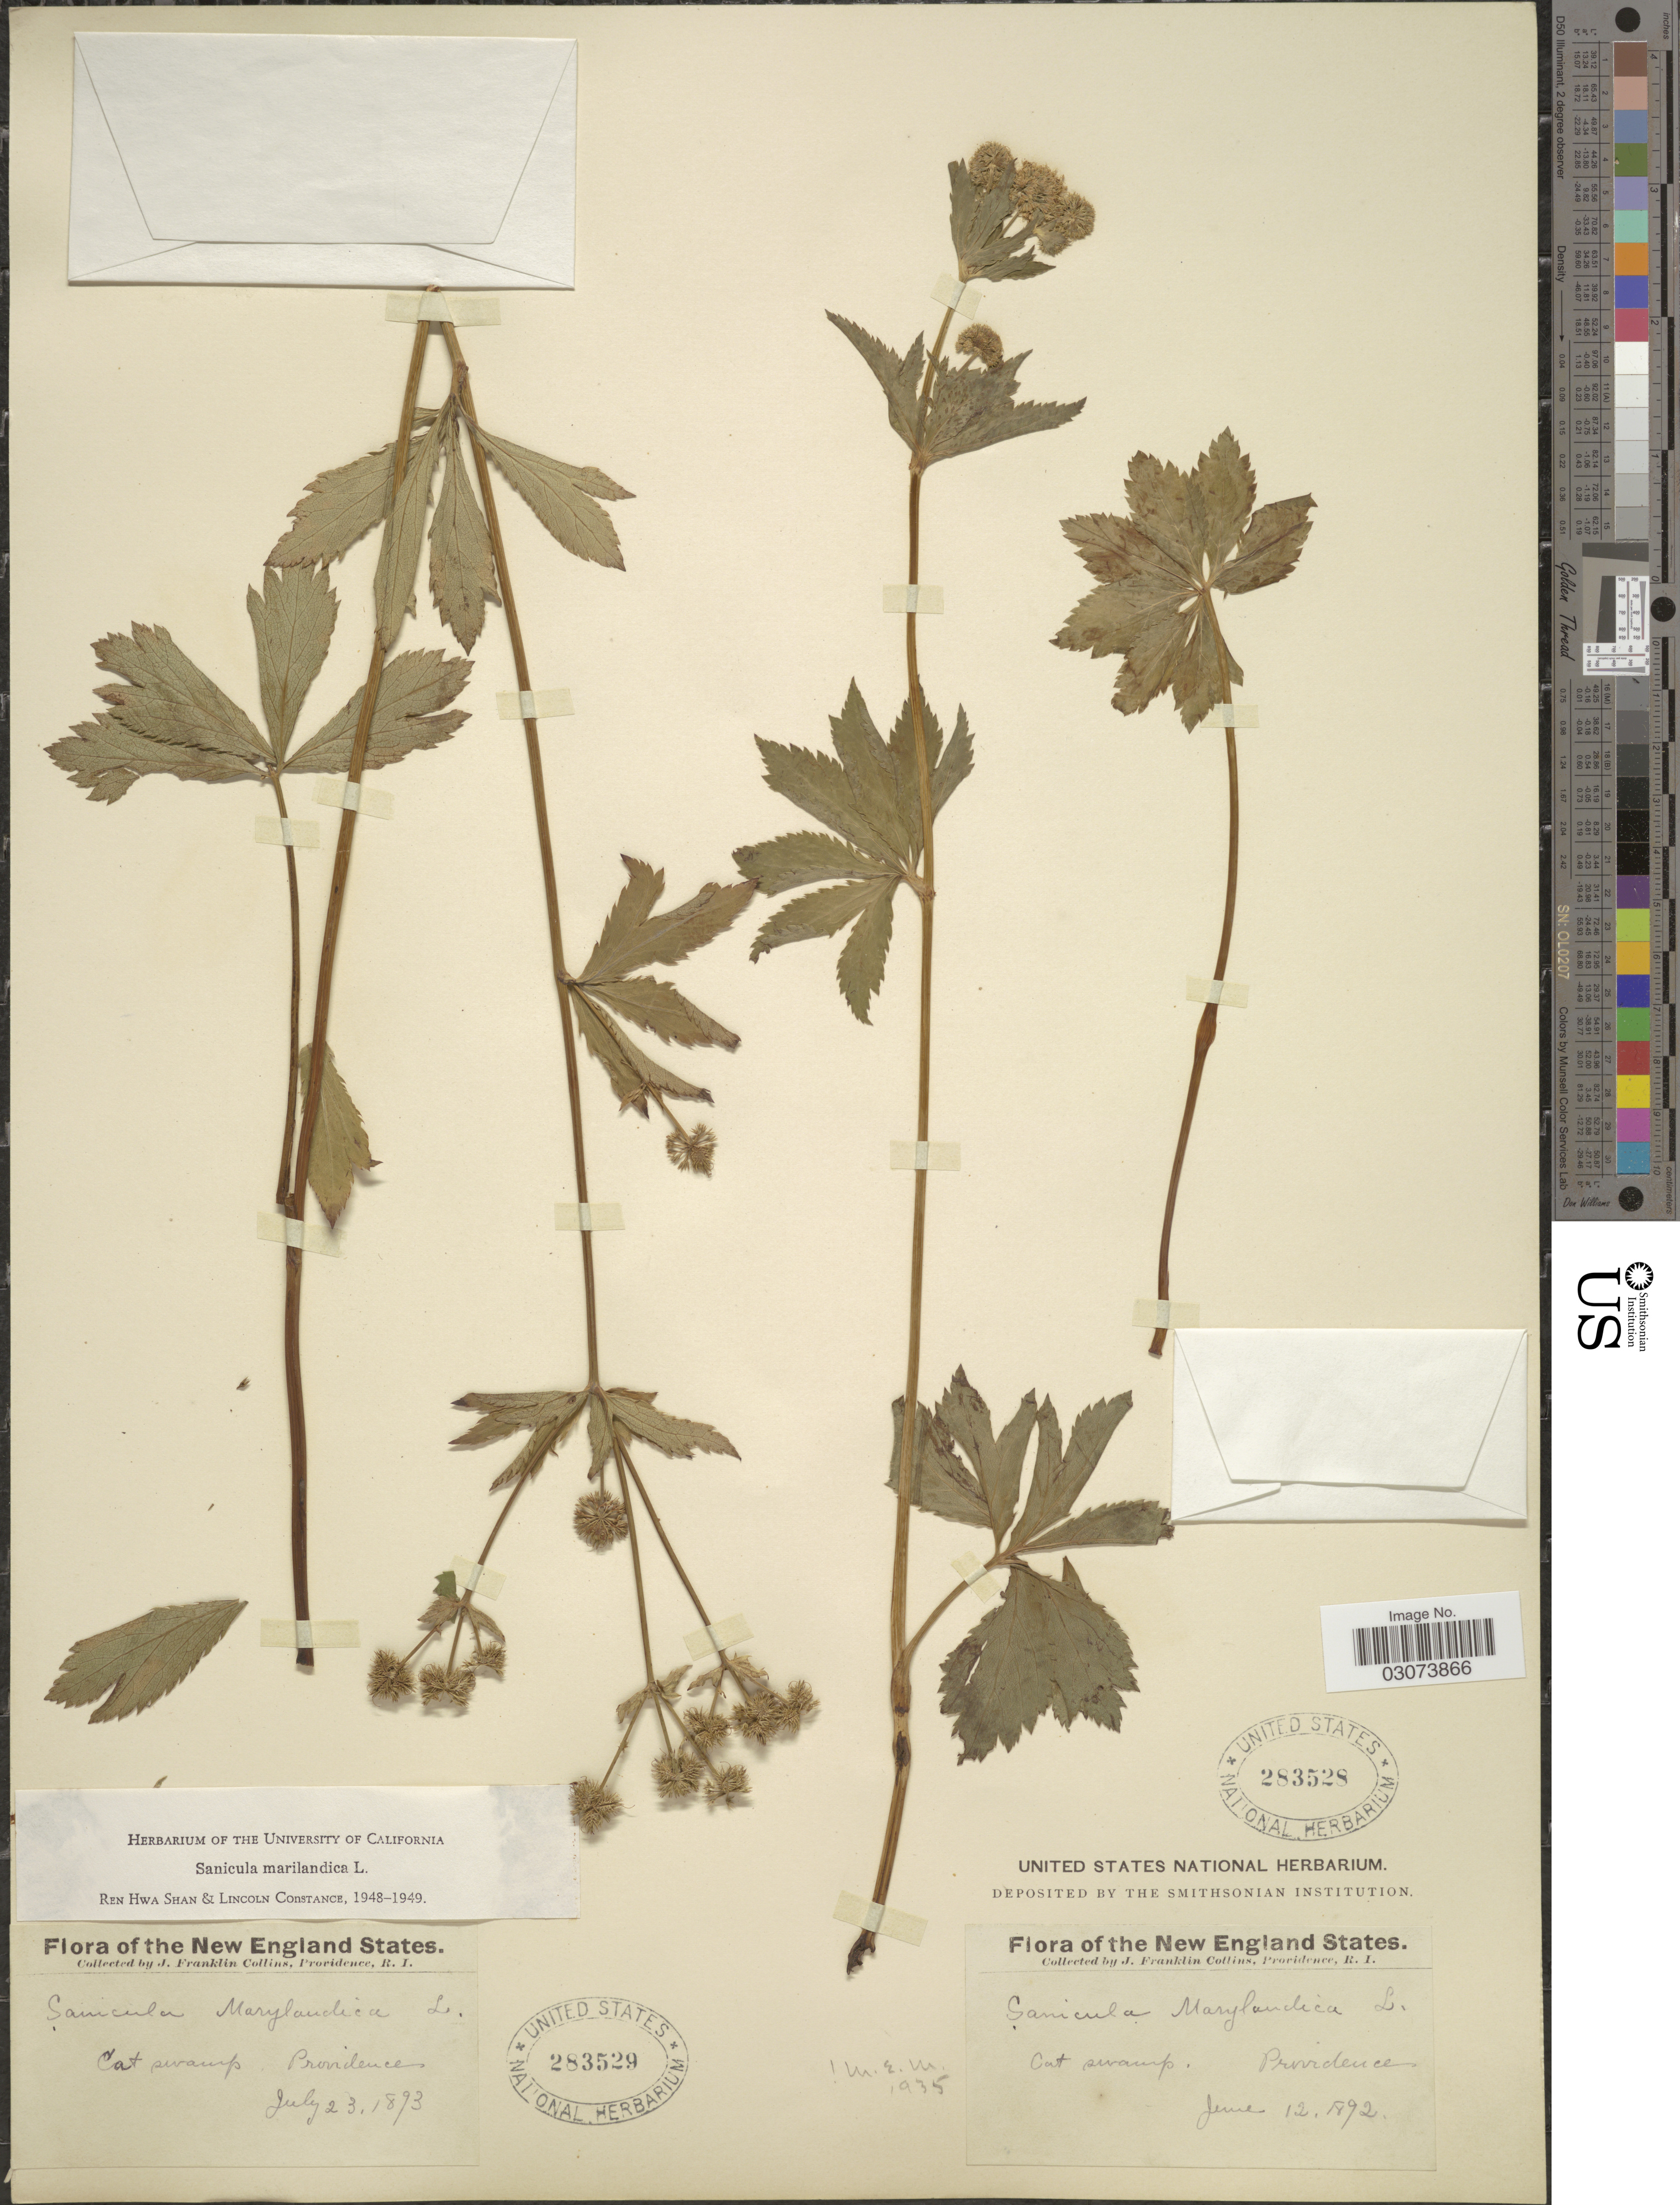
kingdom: Plantae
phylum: Tracheophyta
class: Magnoliopsida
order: Apiales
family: Apiaceae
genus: Sanicula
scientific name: Sanicula marilandica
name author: L.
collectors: J. Collins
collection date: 1892-06-12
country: United States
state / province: Rhode Island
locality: New England States. Cat swamp. Providence.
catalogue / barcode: US 283528-2